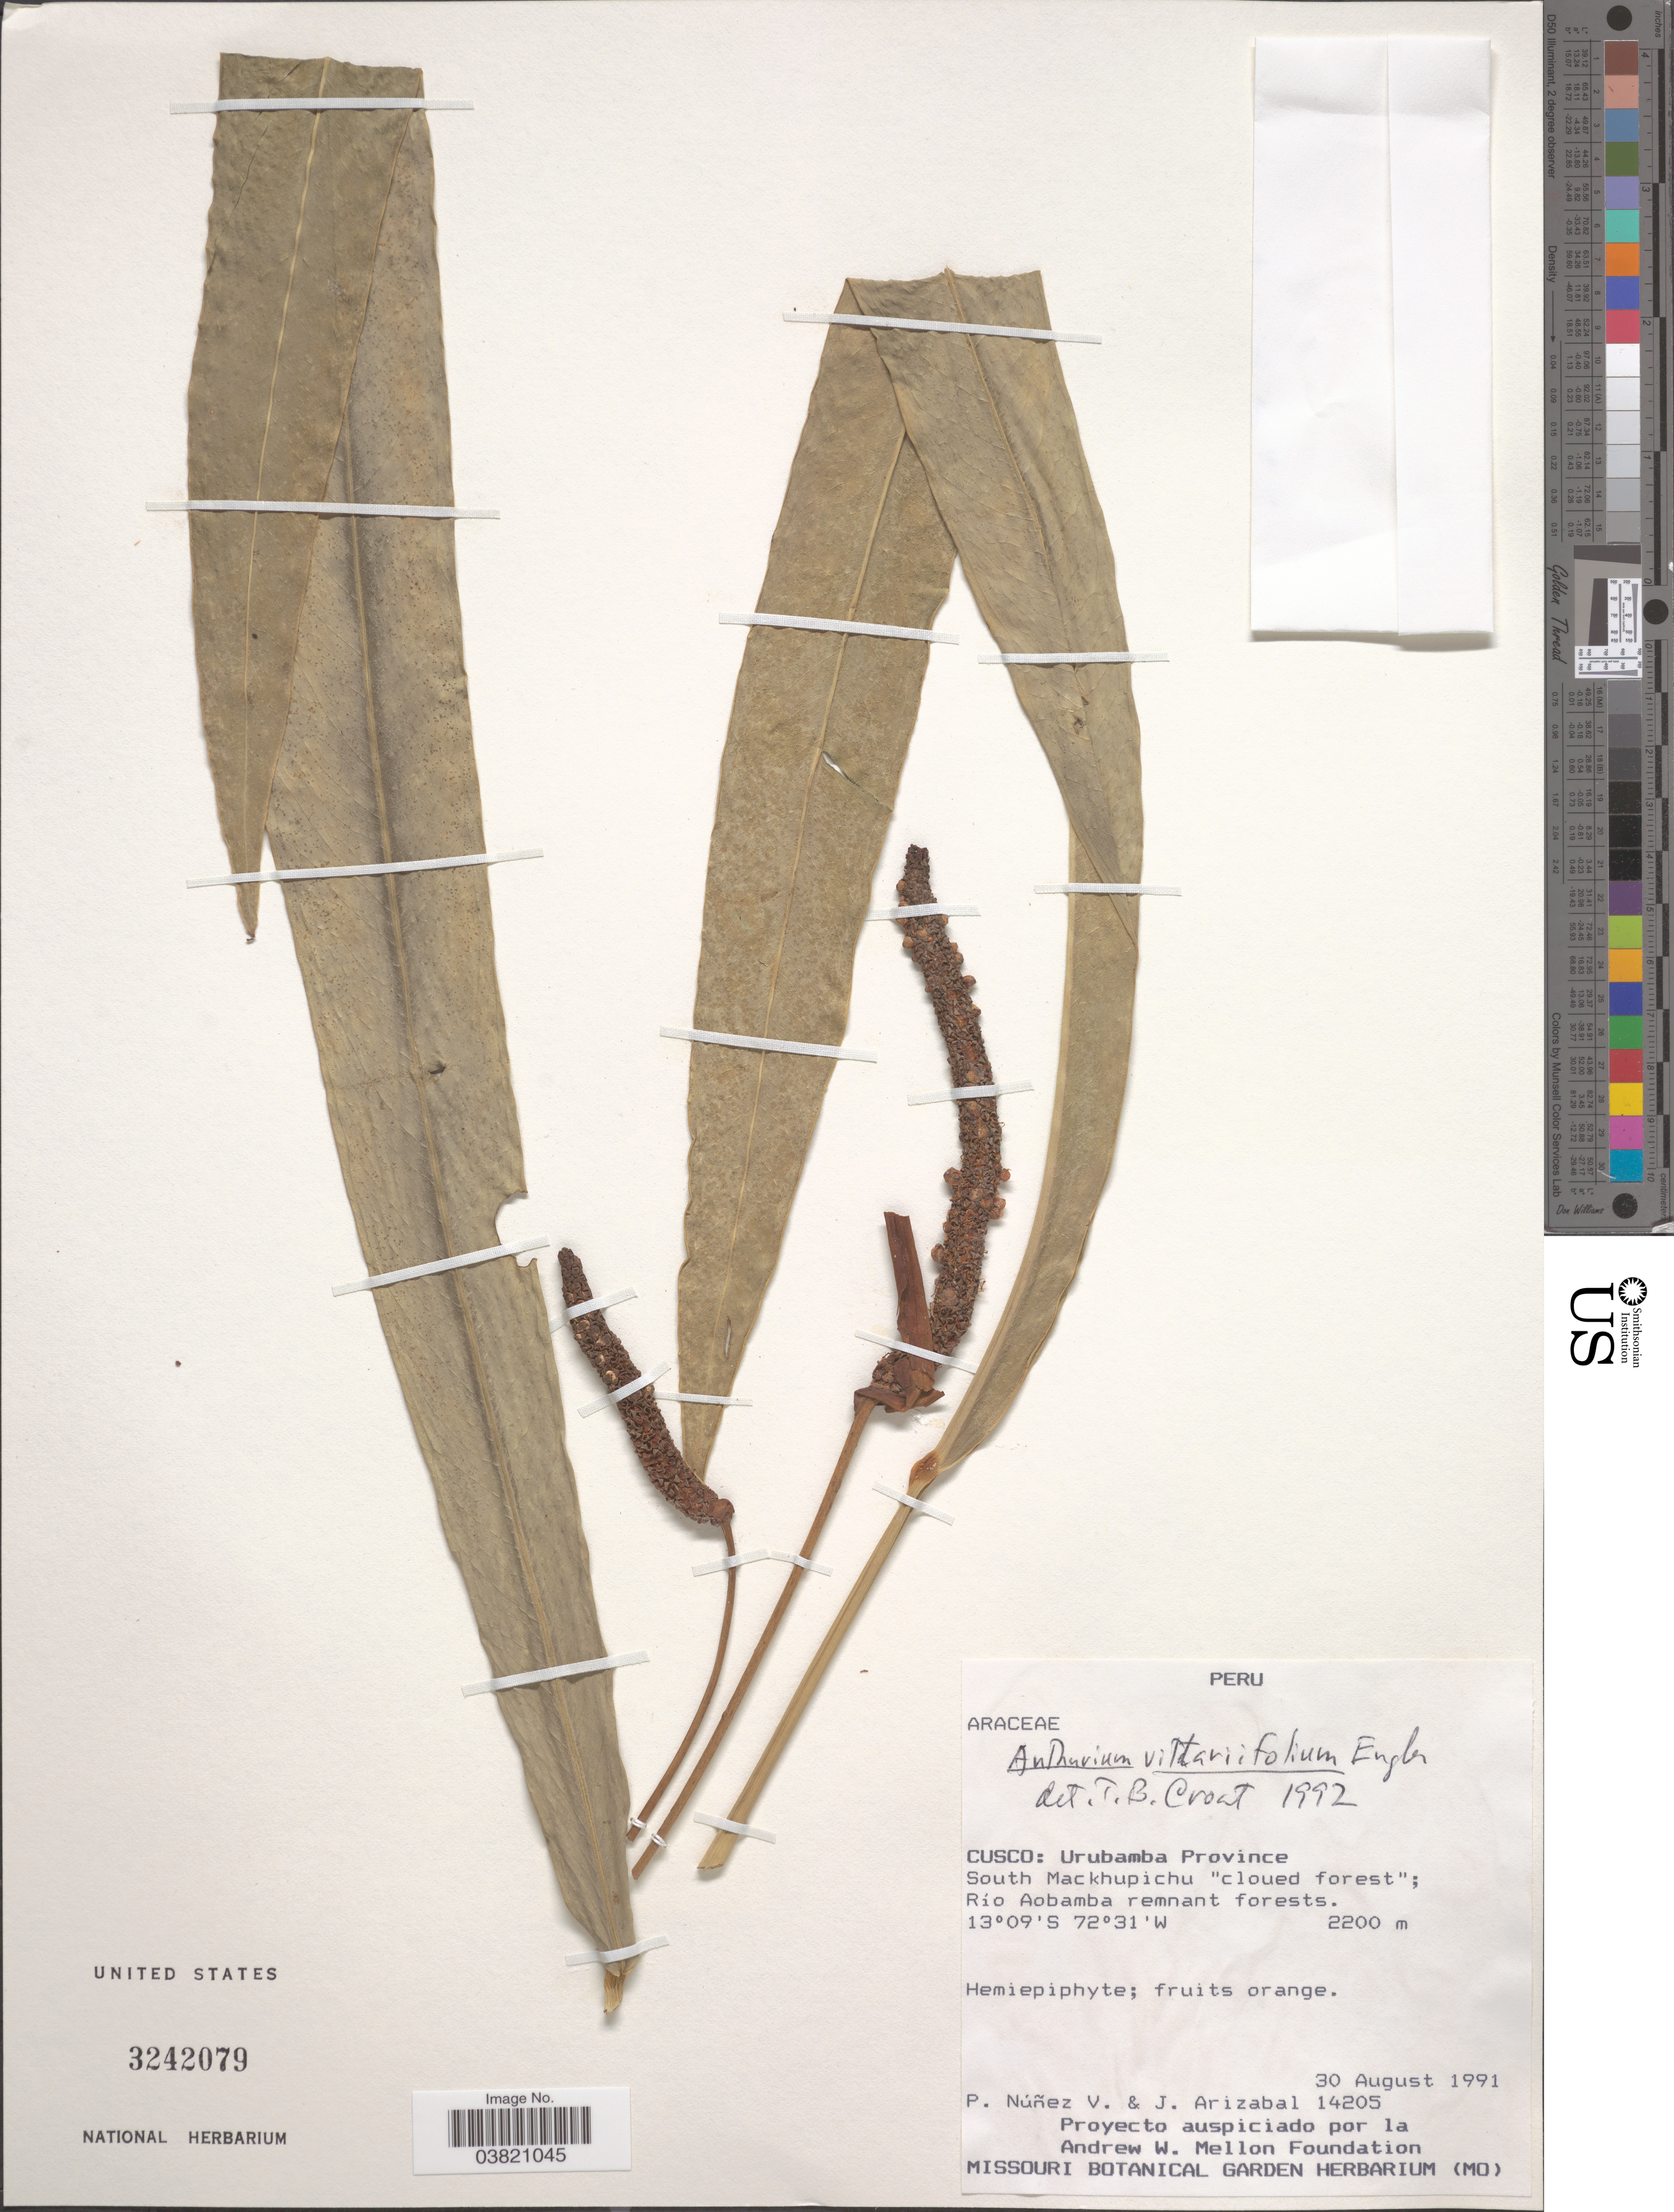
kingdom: Plantae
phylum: Tracheophyta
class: Liliopsida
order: Alismatales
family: Araceae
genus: Anthurium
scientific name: Anthurium vittariifolium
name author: Engl.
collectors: P. Núñez V. & J. Arizabal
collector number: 14205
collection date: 1991-08-30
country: Peru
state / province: Cusco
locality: Urubamba Province. South Mackhupichu; Río Aobamba.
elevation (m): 2200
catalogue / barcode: US 3242079